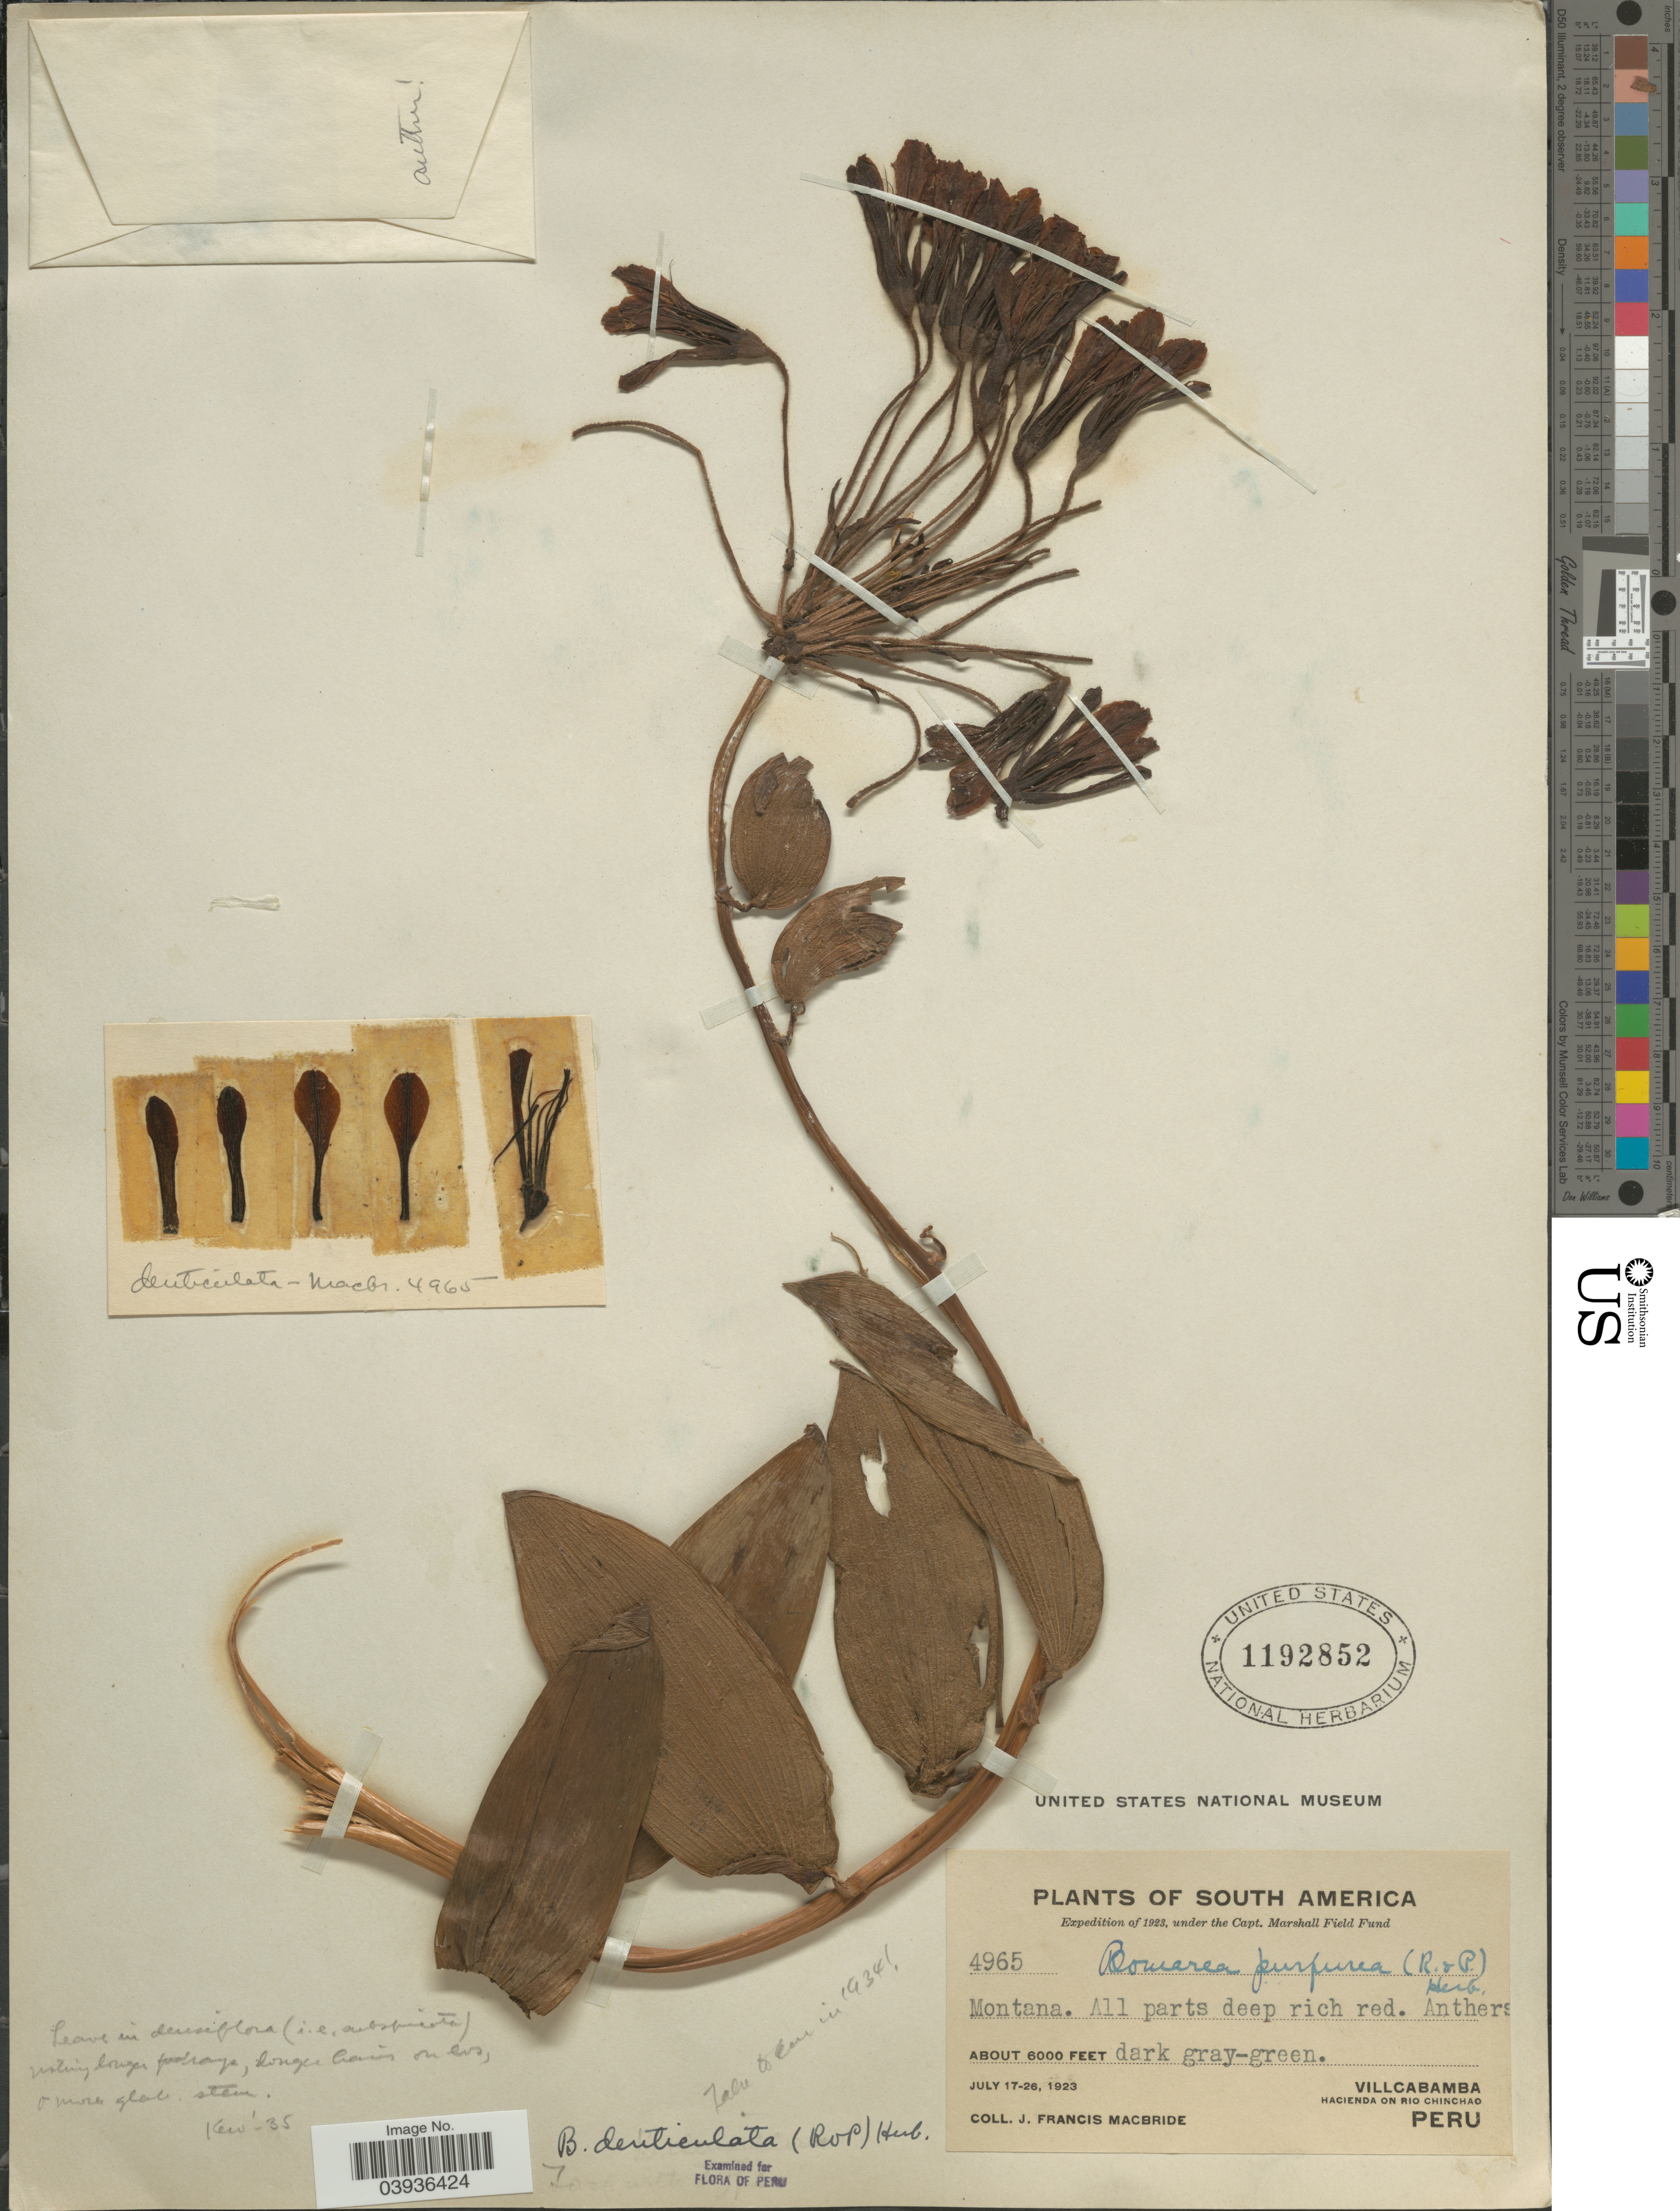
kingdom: Plantae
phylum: Tracheophyta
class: Liliopsida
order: Liliales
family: Alstroemeriaceae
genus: Bomarea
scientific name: Bomarea denticulata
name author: (Ruiz & Pav.) Herb.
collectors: J. F. Macbride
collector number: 4965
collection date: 1923-07-17/1923-07-26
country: Peru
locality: Villcabamba. Hacienda on Rio Chinchao.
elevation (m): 1829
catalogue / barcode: US 1192852